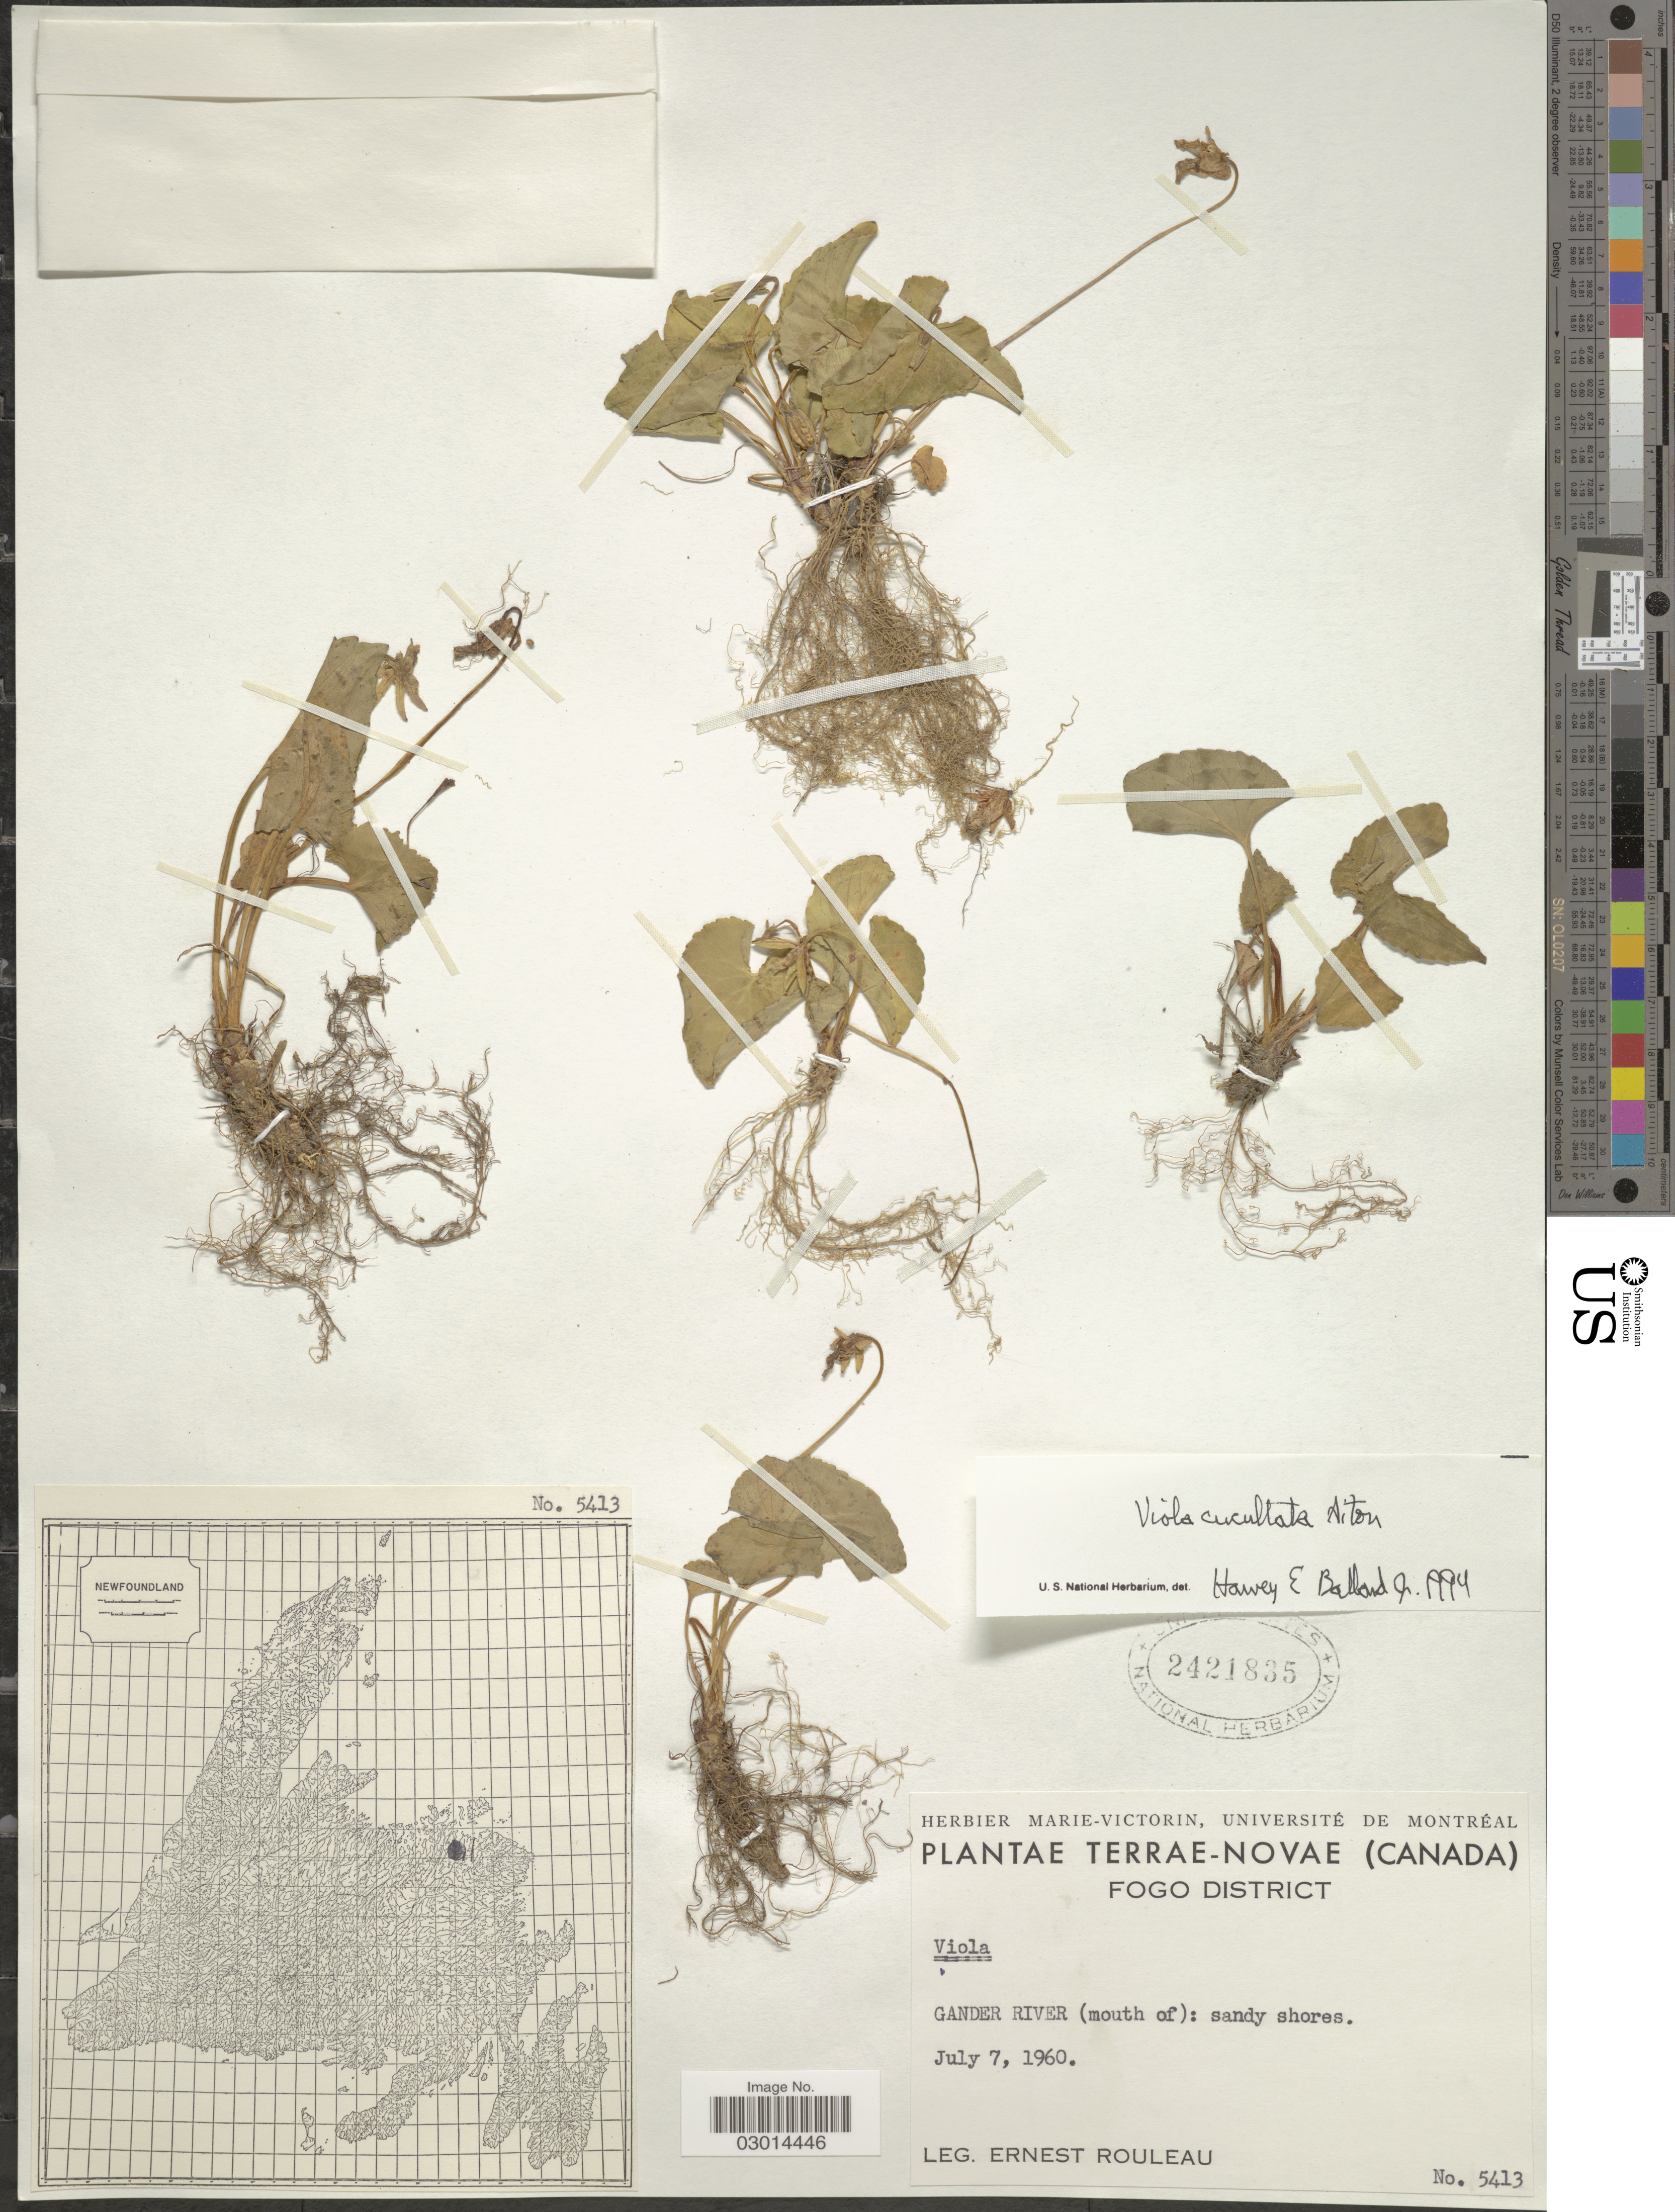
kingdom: Plantae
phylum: Tracheophyta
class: Magnoliopsida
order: Malpighiales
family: Violaceae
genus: Viola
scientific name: Viola cucullata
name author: Aiton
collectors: E. Rouleau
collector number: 5413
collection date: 1960-07-07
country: Canada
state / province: Newfoundland and Labrador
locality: Terrae-Novae. Fogo District, Gander River (mouth of): sandy shores.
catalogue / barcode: US 2421835